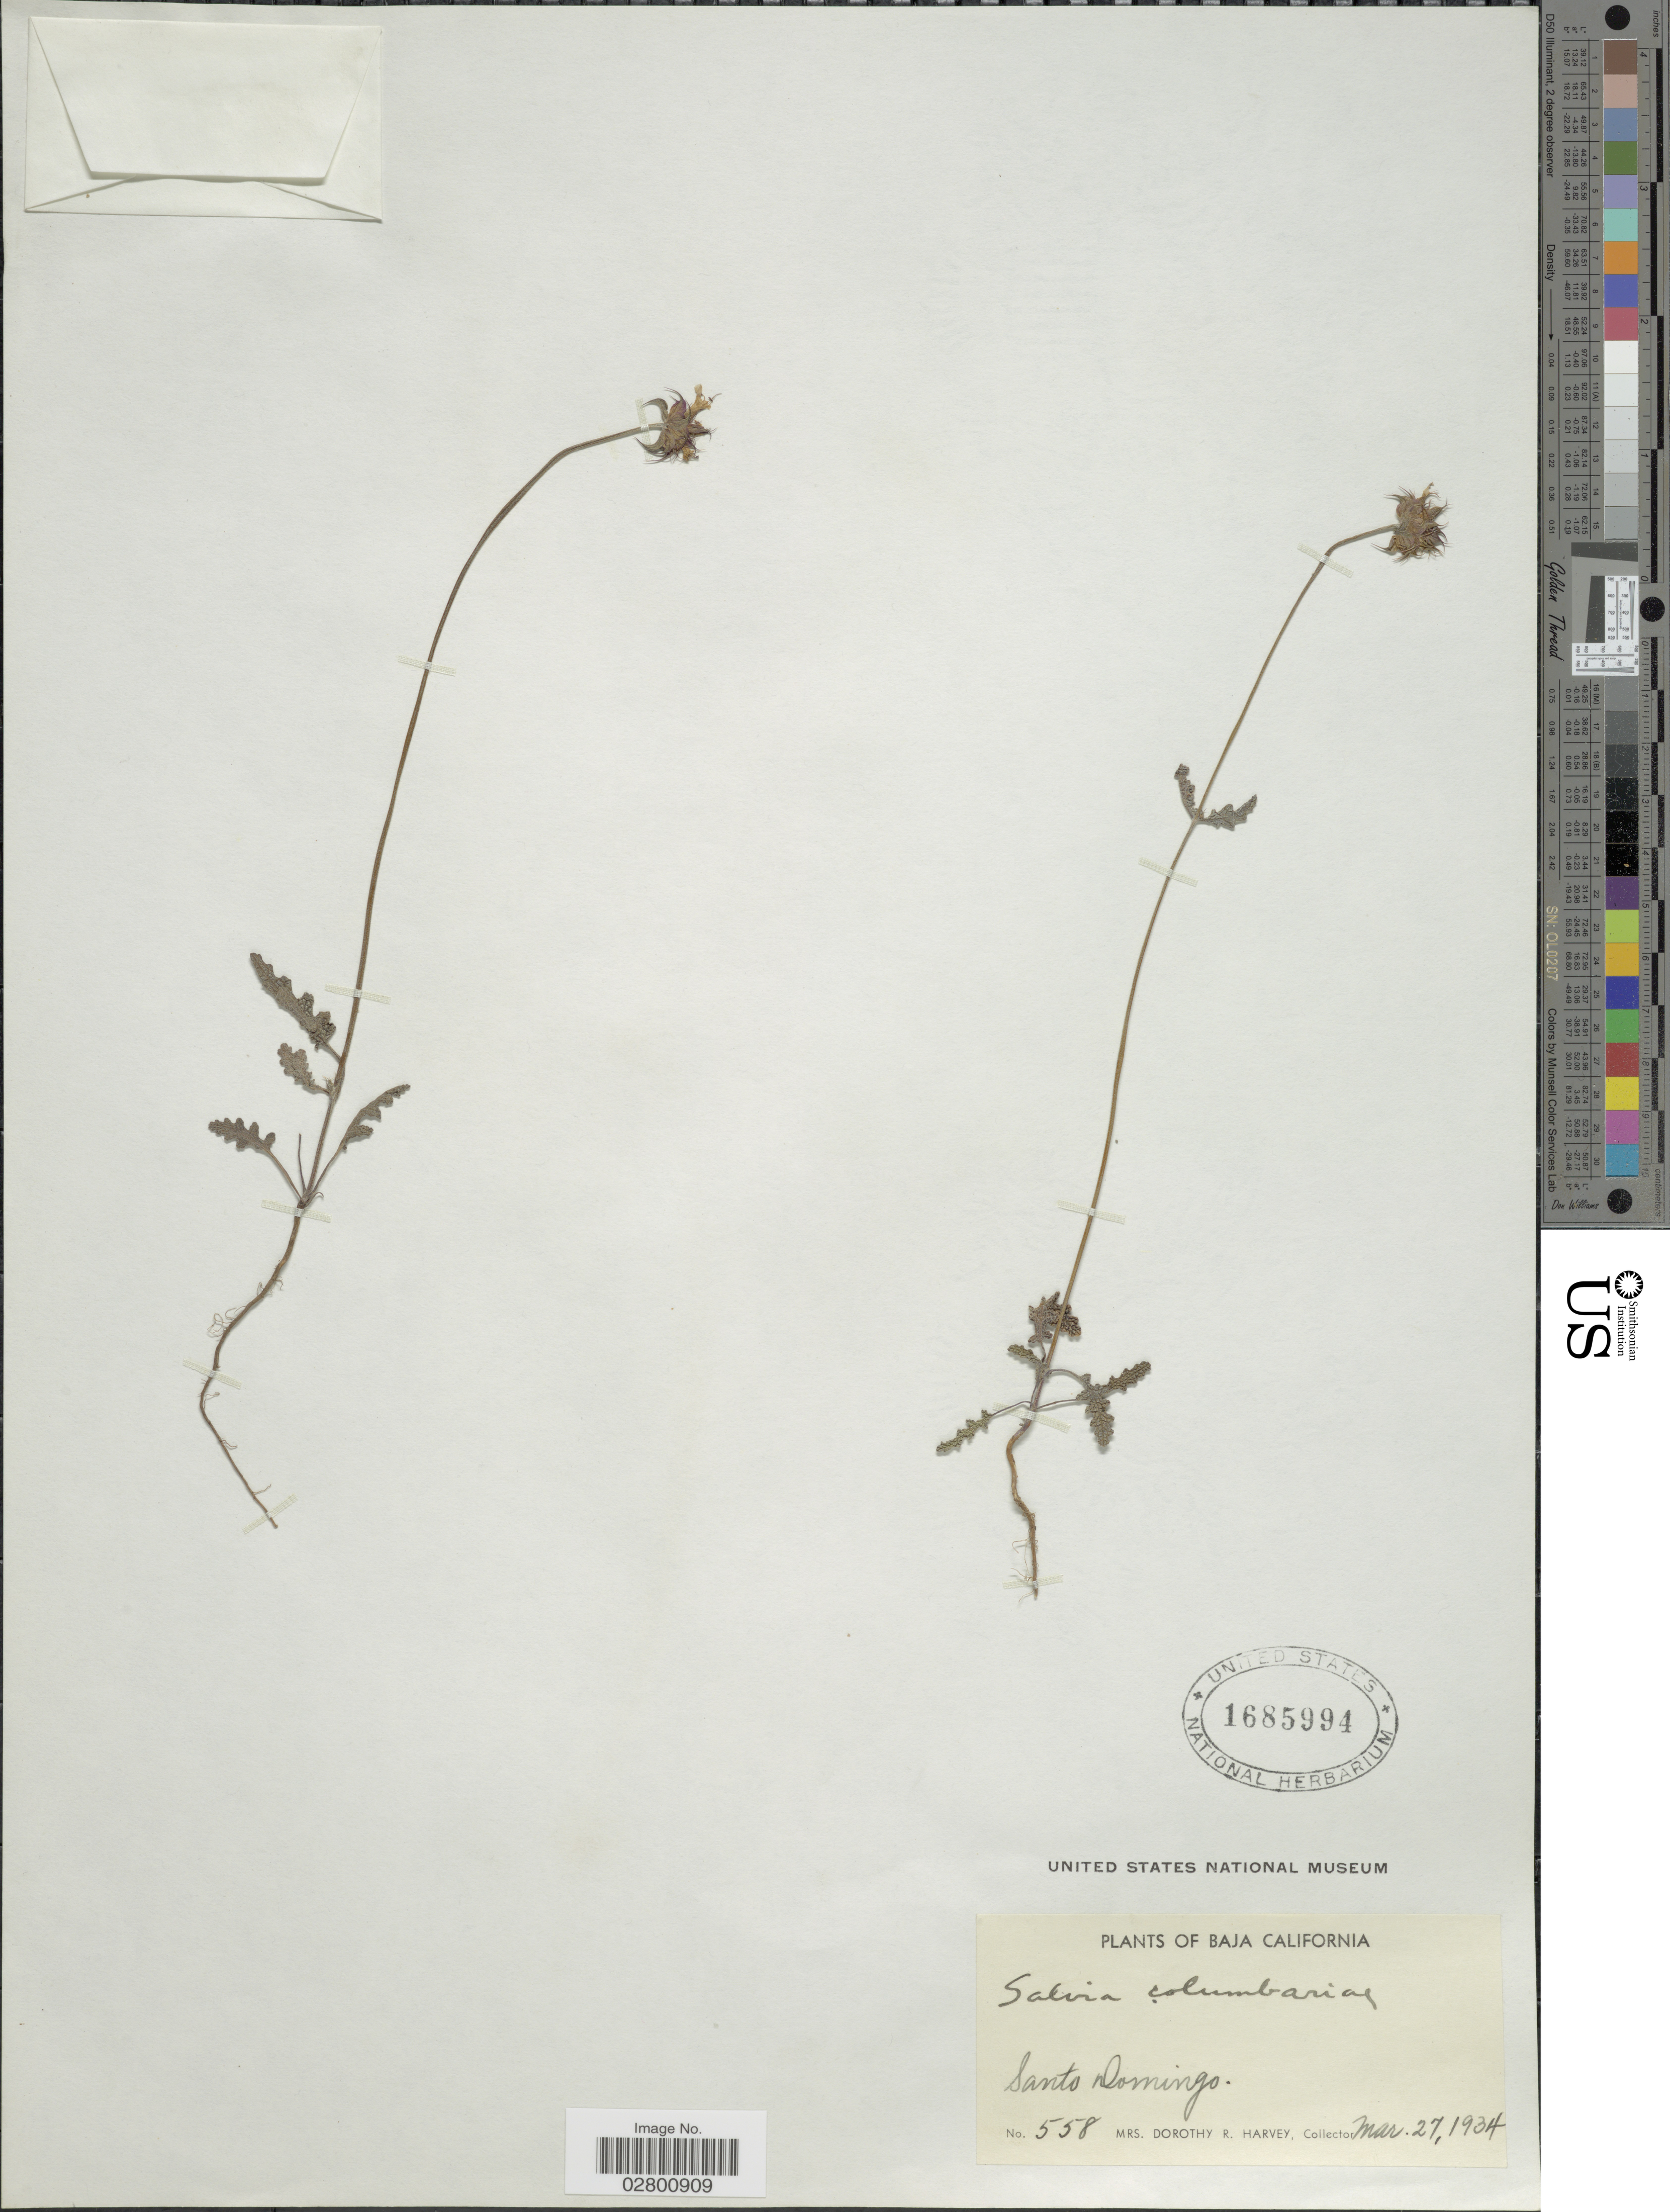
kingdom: Plantae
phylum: Tracheophyta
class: Magnoliopsida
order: Lamiales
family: Lamiaceae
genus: Salvia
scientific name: Salvia columbariae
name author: Benth.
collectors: Harvey, Mrs. D. R.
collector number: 558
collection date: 1934-03-27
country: Mexico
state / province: Baja California Sur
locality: Santo Domingo.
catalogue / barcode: US 1685994